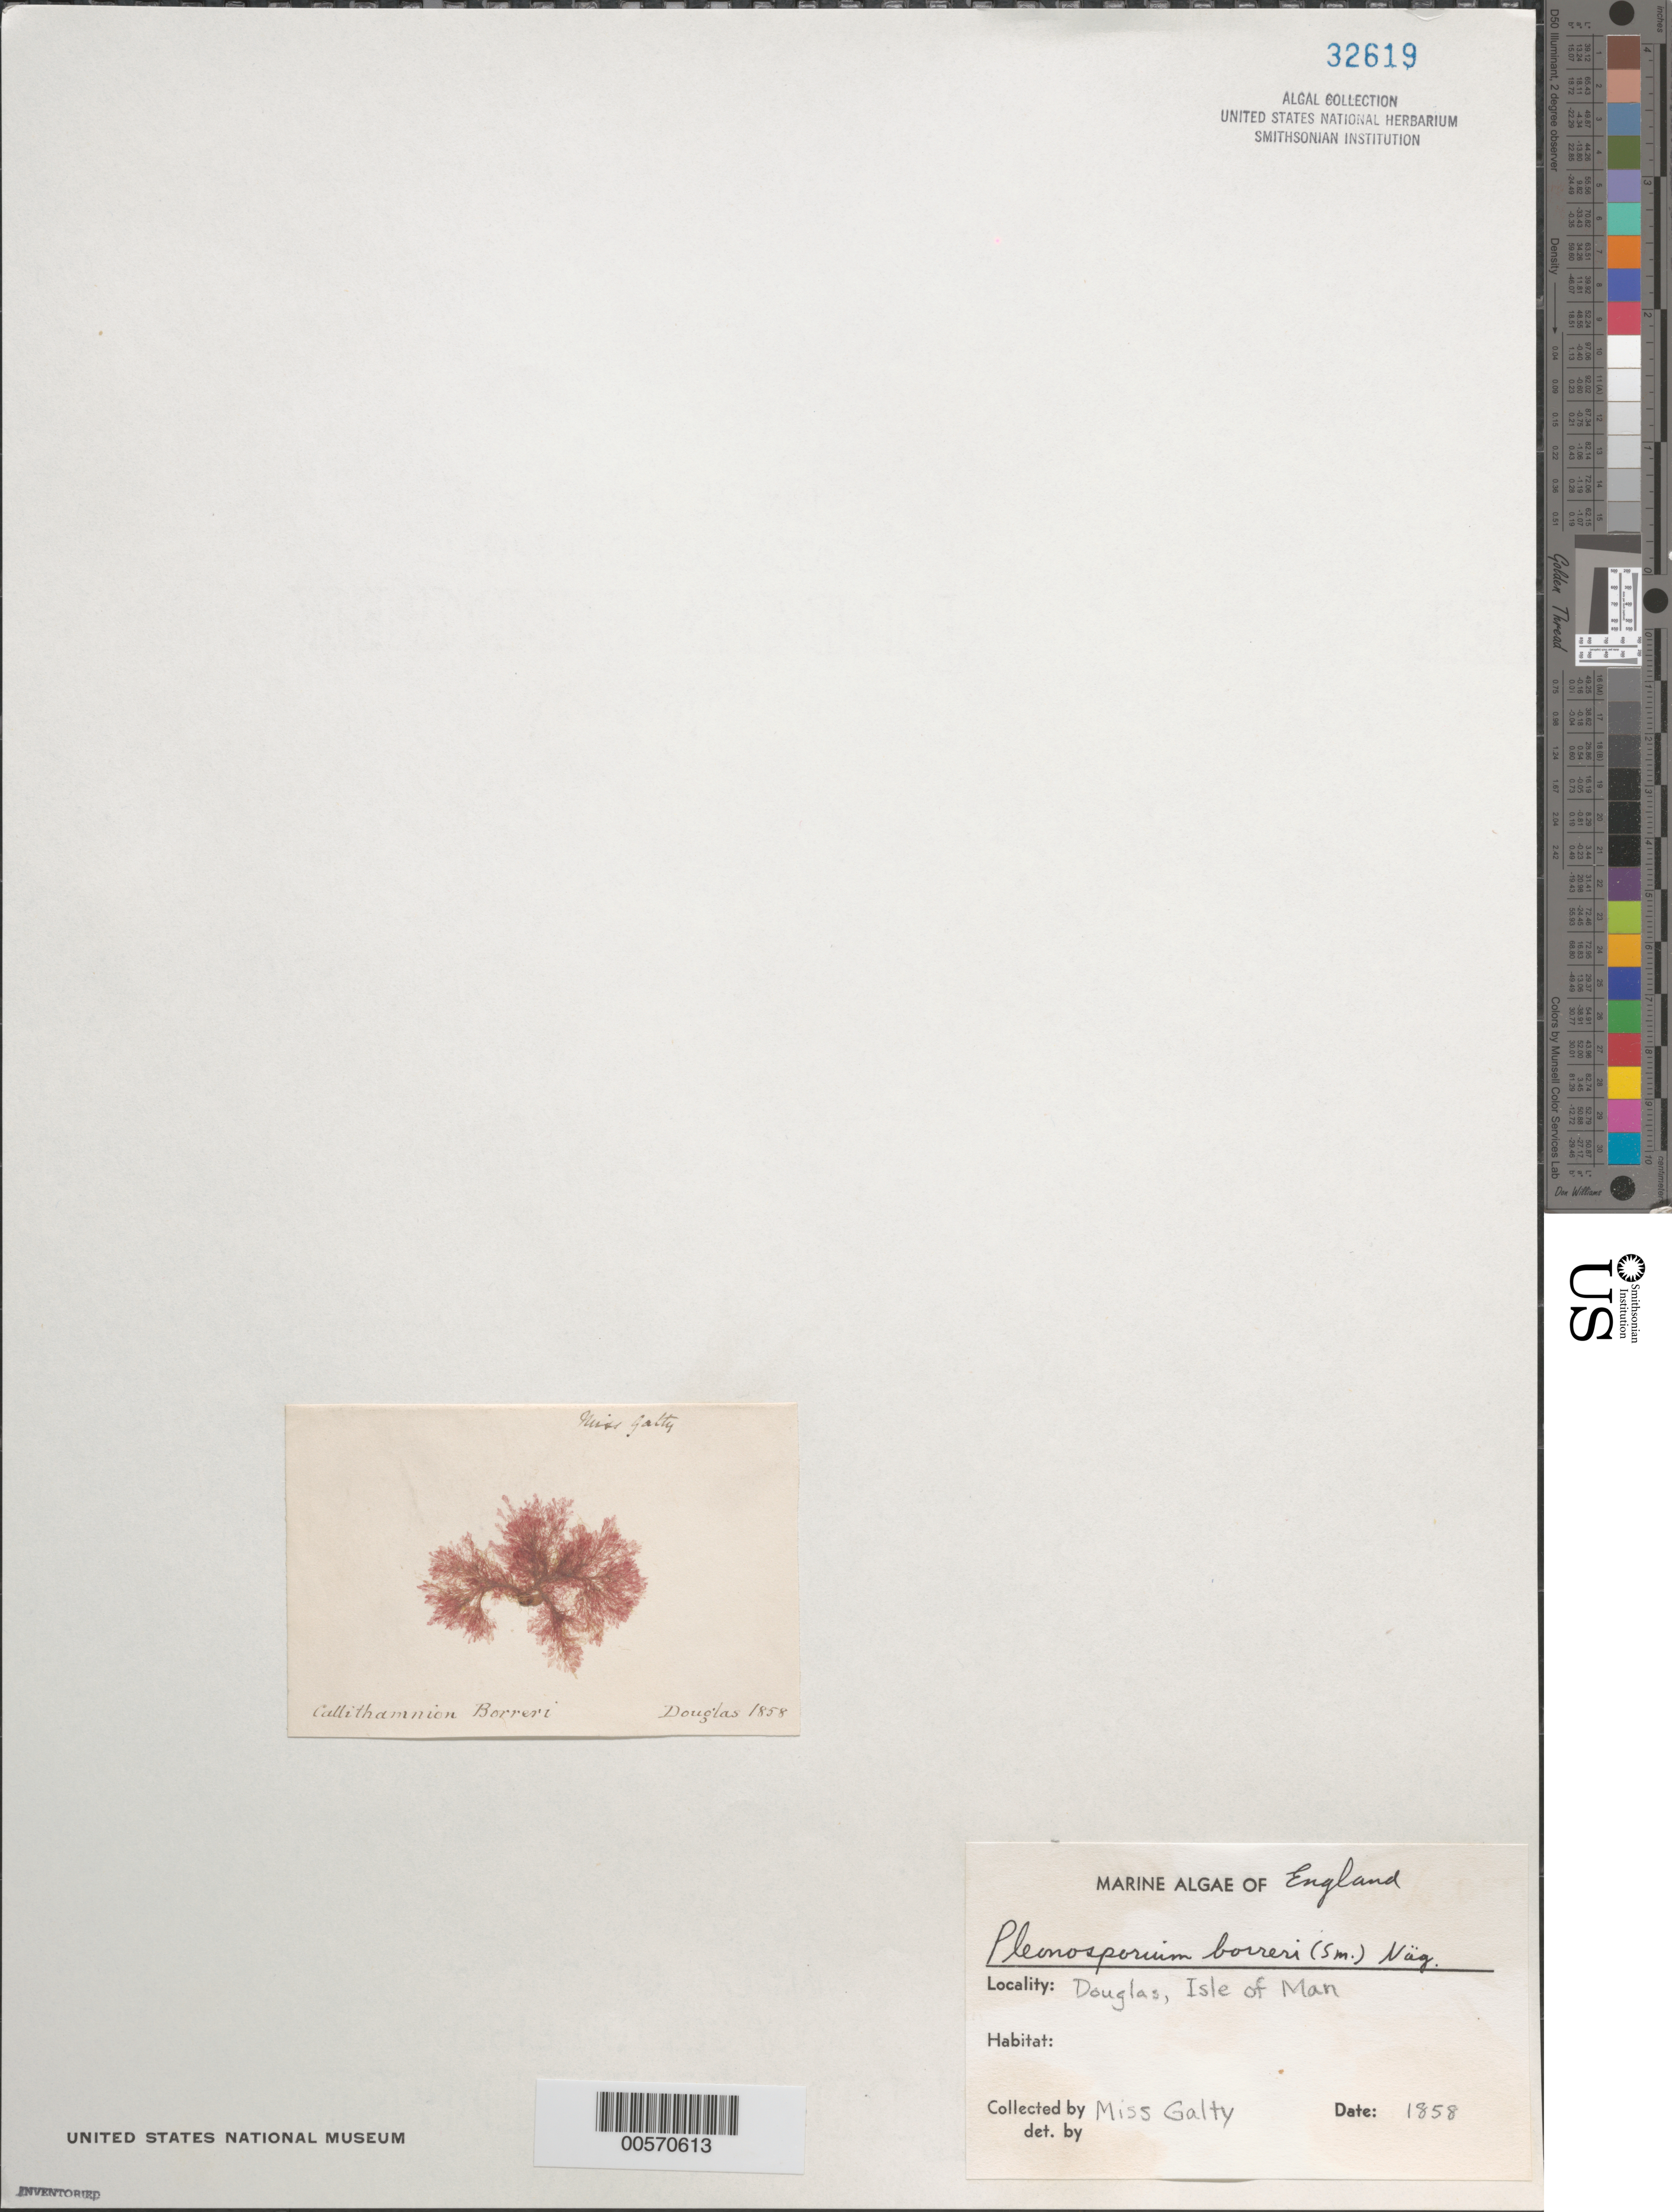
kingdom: Plantae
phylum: Rhodophyta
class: Florideophyceae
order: Ceramiales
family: Wrangeliaceae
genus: Pleonosporium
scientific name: Pleonosporium borreri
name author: (Sm.) Näg.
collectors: Galty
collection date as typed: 1858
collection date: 1858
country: United Kingdom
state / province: England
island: Isle of Man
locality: Douglas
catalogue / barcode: US 32619